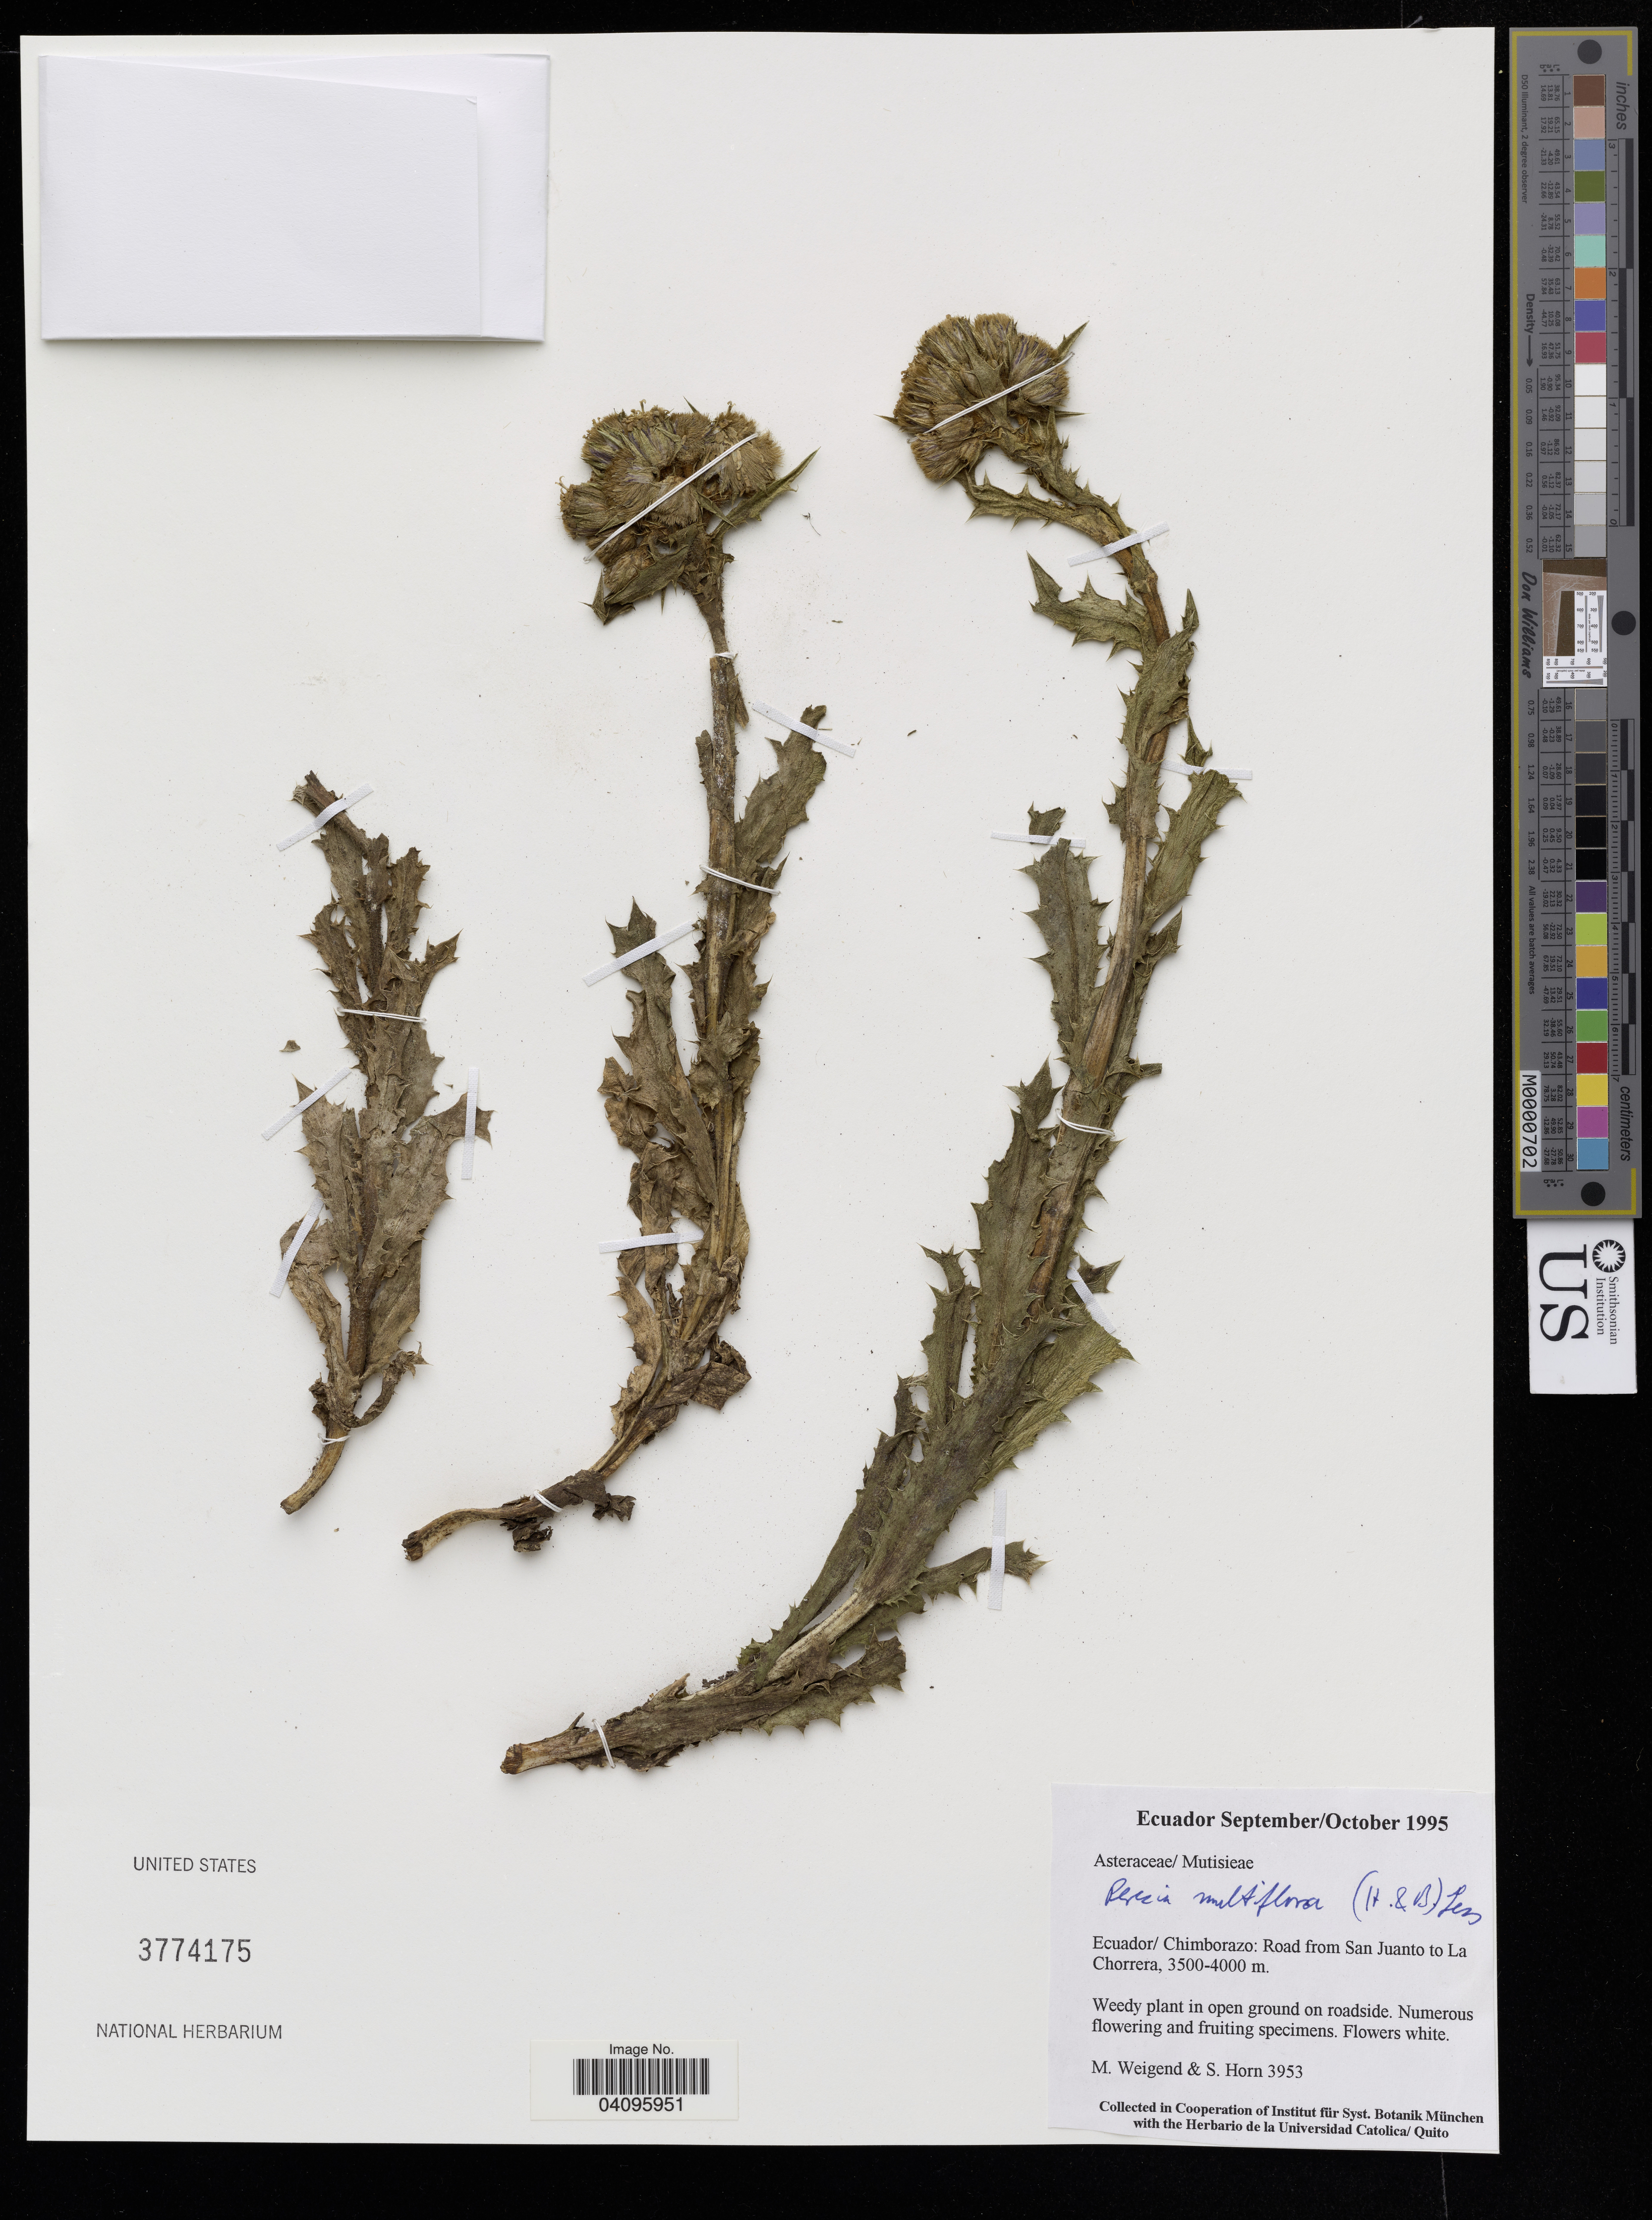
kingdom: Plantae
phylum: Tracheophyta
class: Magnoliopsida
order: Asterales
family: Asteraceae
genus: Perezia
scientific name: Perezia multiflora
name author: Less.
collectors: M. Weigend & S. Horn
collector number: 3953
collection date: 1995-09/1995-10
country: Ecuador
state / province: Chimborazo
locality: Ecuador/ Chimborazo: Road from San Juanto to La Chorrera.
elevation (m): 3500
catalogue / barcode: US 3774175